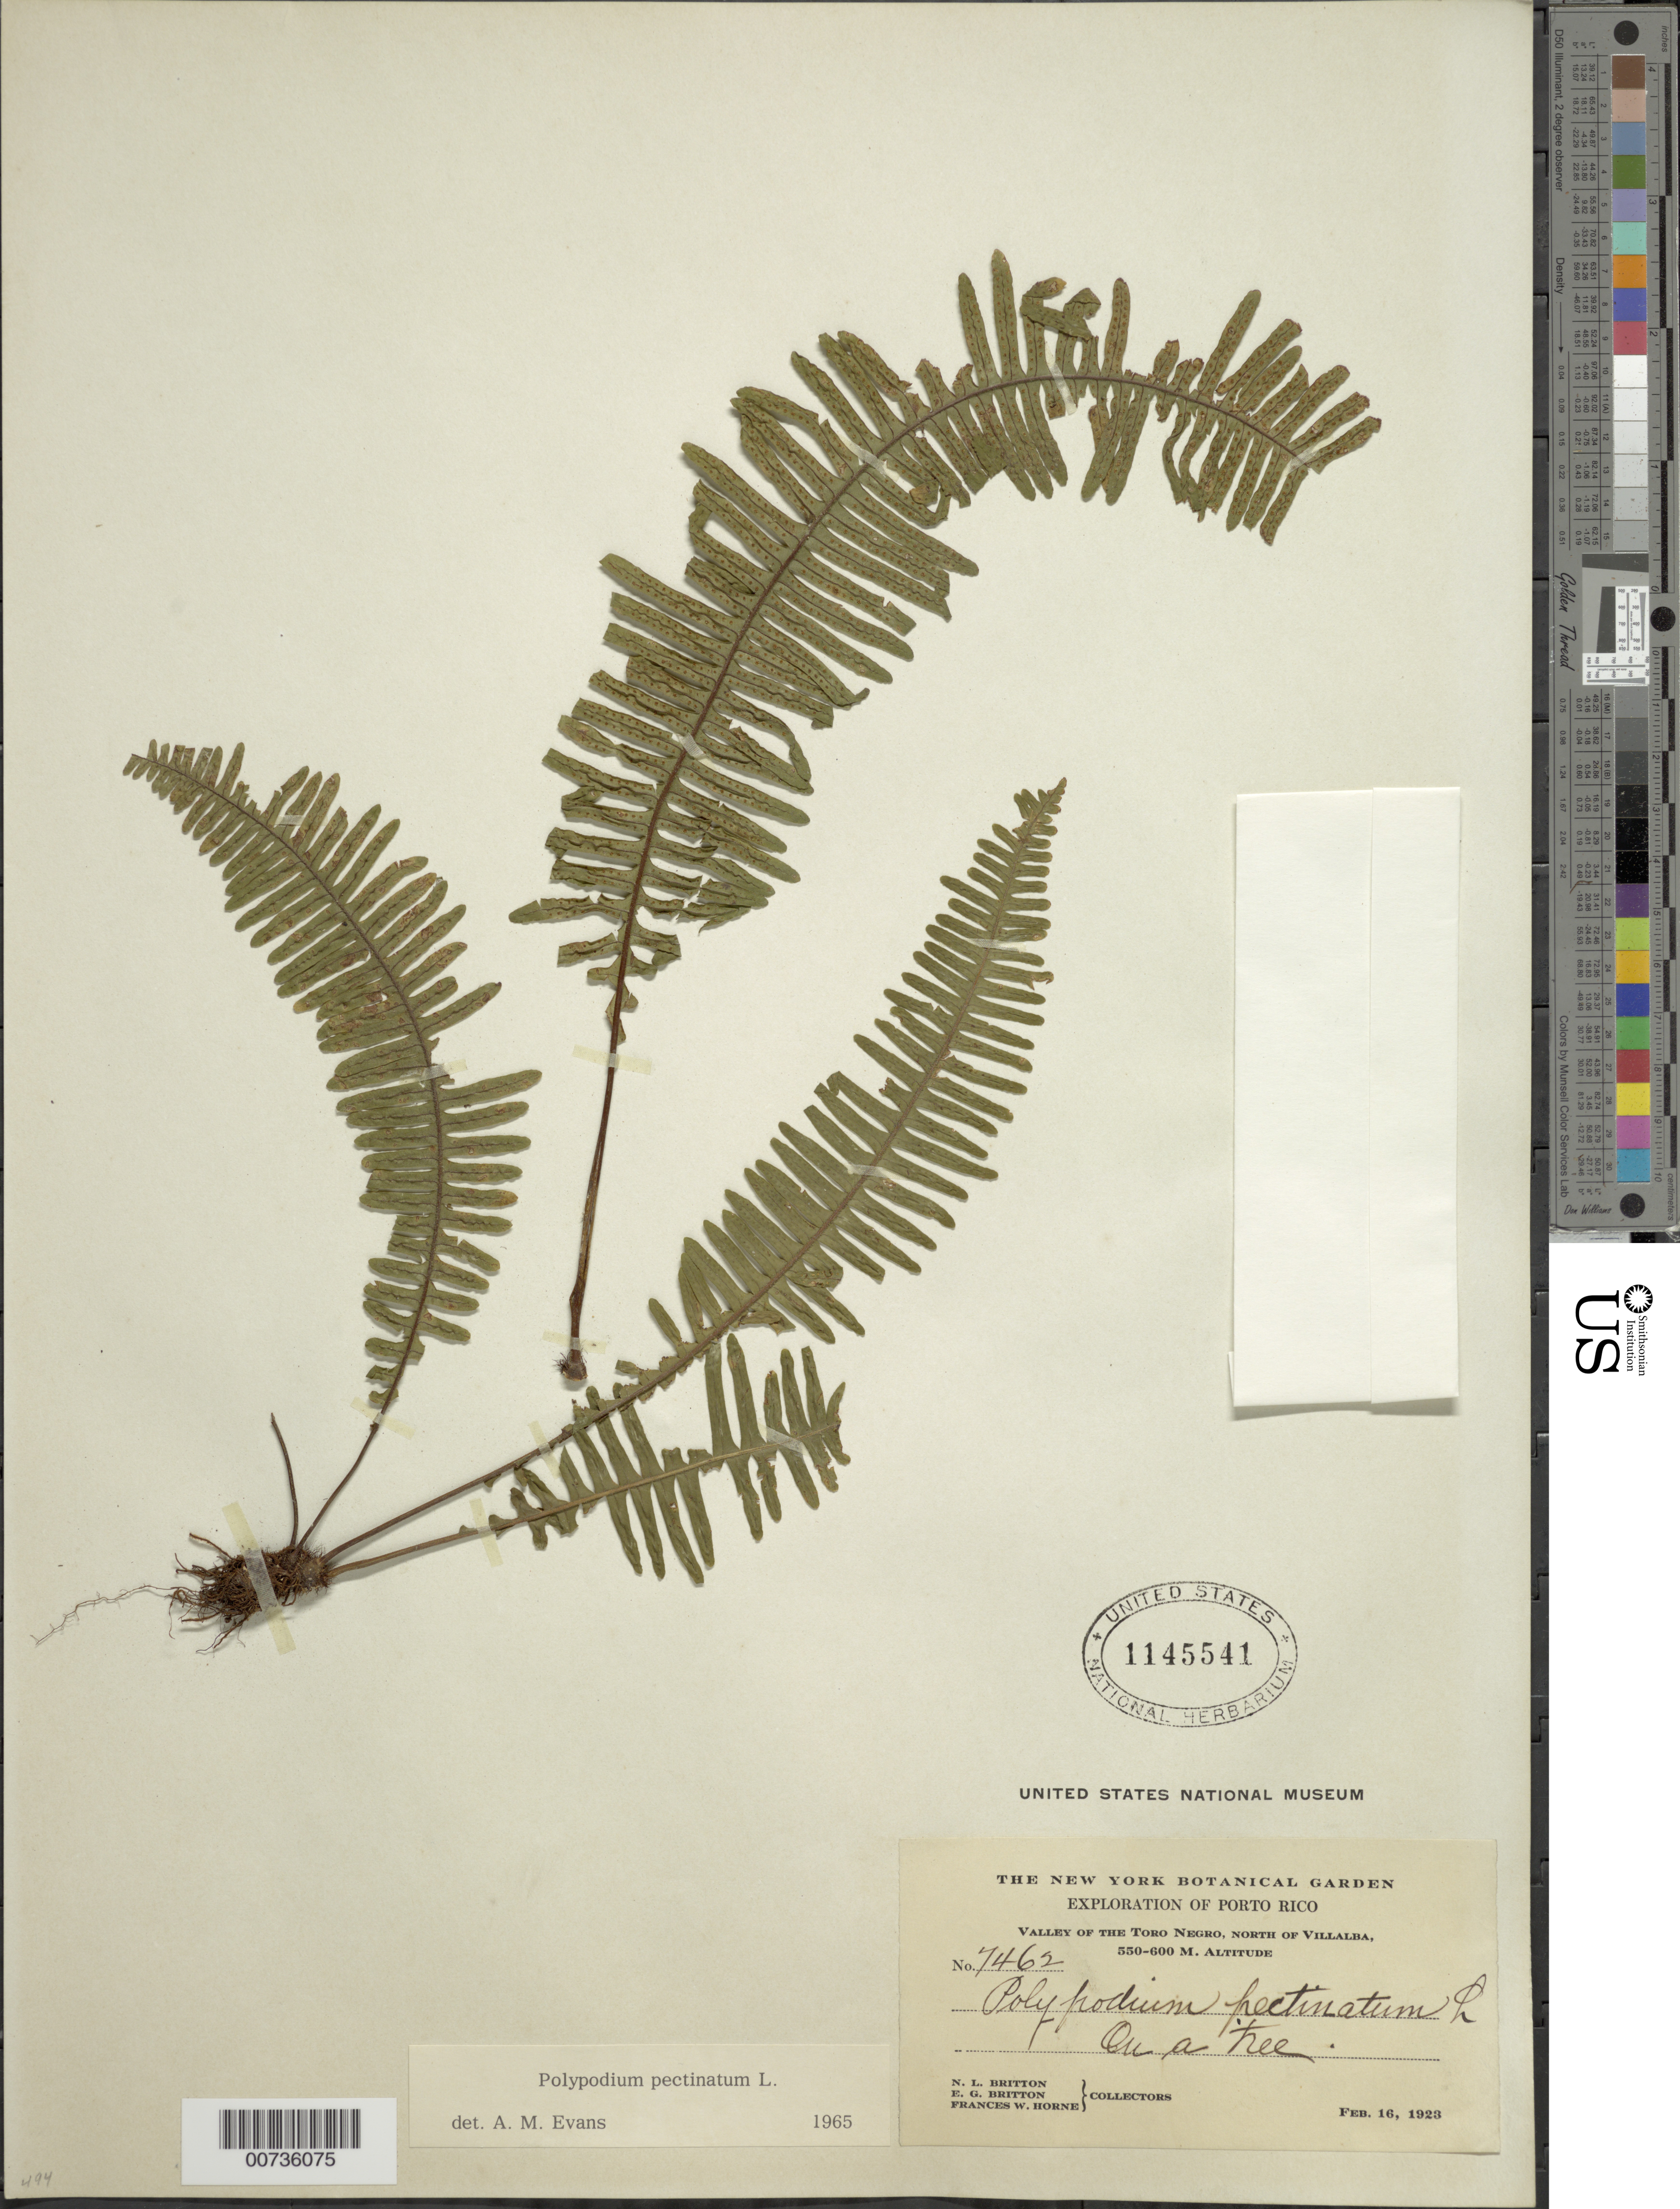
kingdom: Plantae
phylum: Tracheophyta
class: Polypodiopsida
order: Polypodiales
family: Polypodiaceae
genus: Pecluma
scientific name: Pecluma pectinata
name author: (L.) M.G. Price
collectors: N. Britton, E. G. Britton & F. W. Horne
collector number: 7462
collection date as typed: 16 Feb 1923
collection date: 1923-02-16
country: Puerto Rico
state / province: Villalba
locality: Toro Negro, N of Villalba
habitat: Valley of the Toro Negro, on a tree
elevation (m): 550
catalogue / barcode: US 1145541